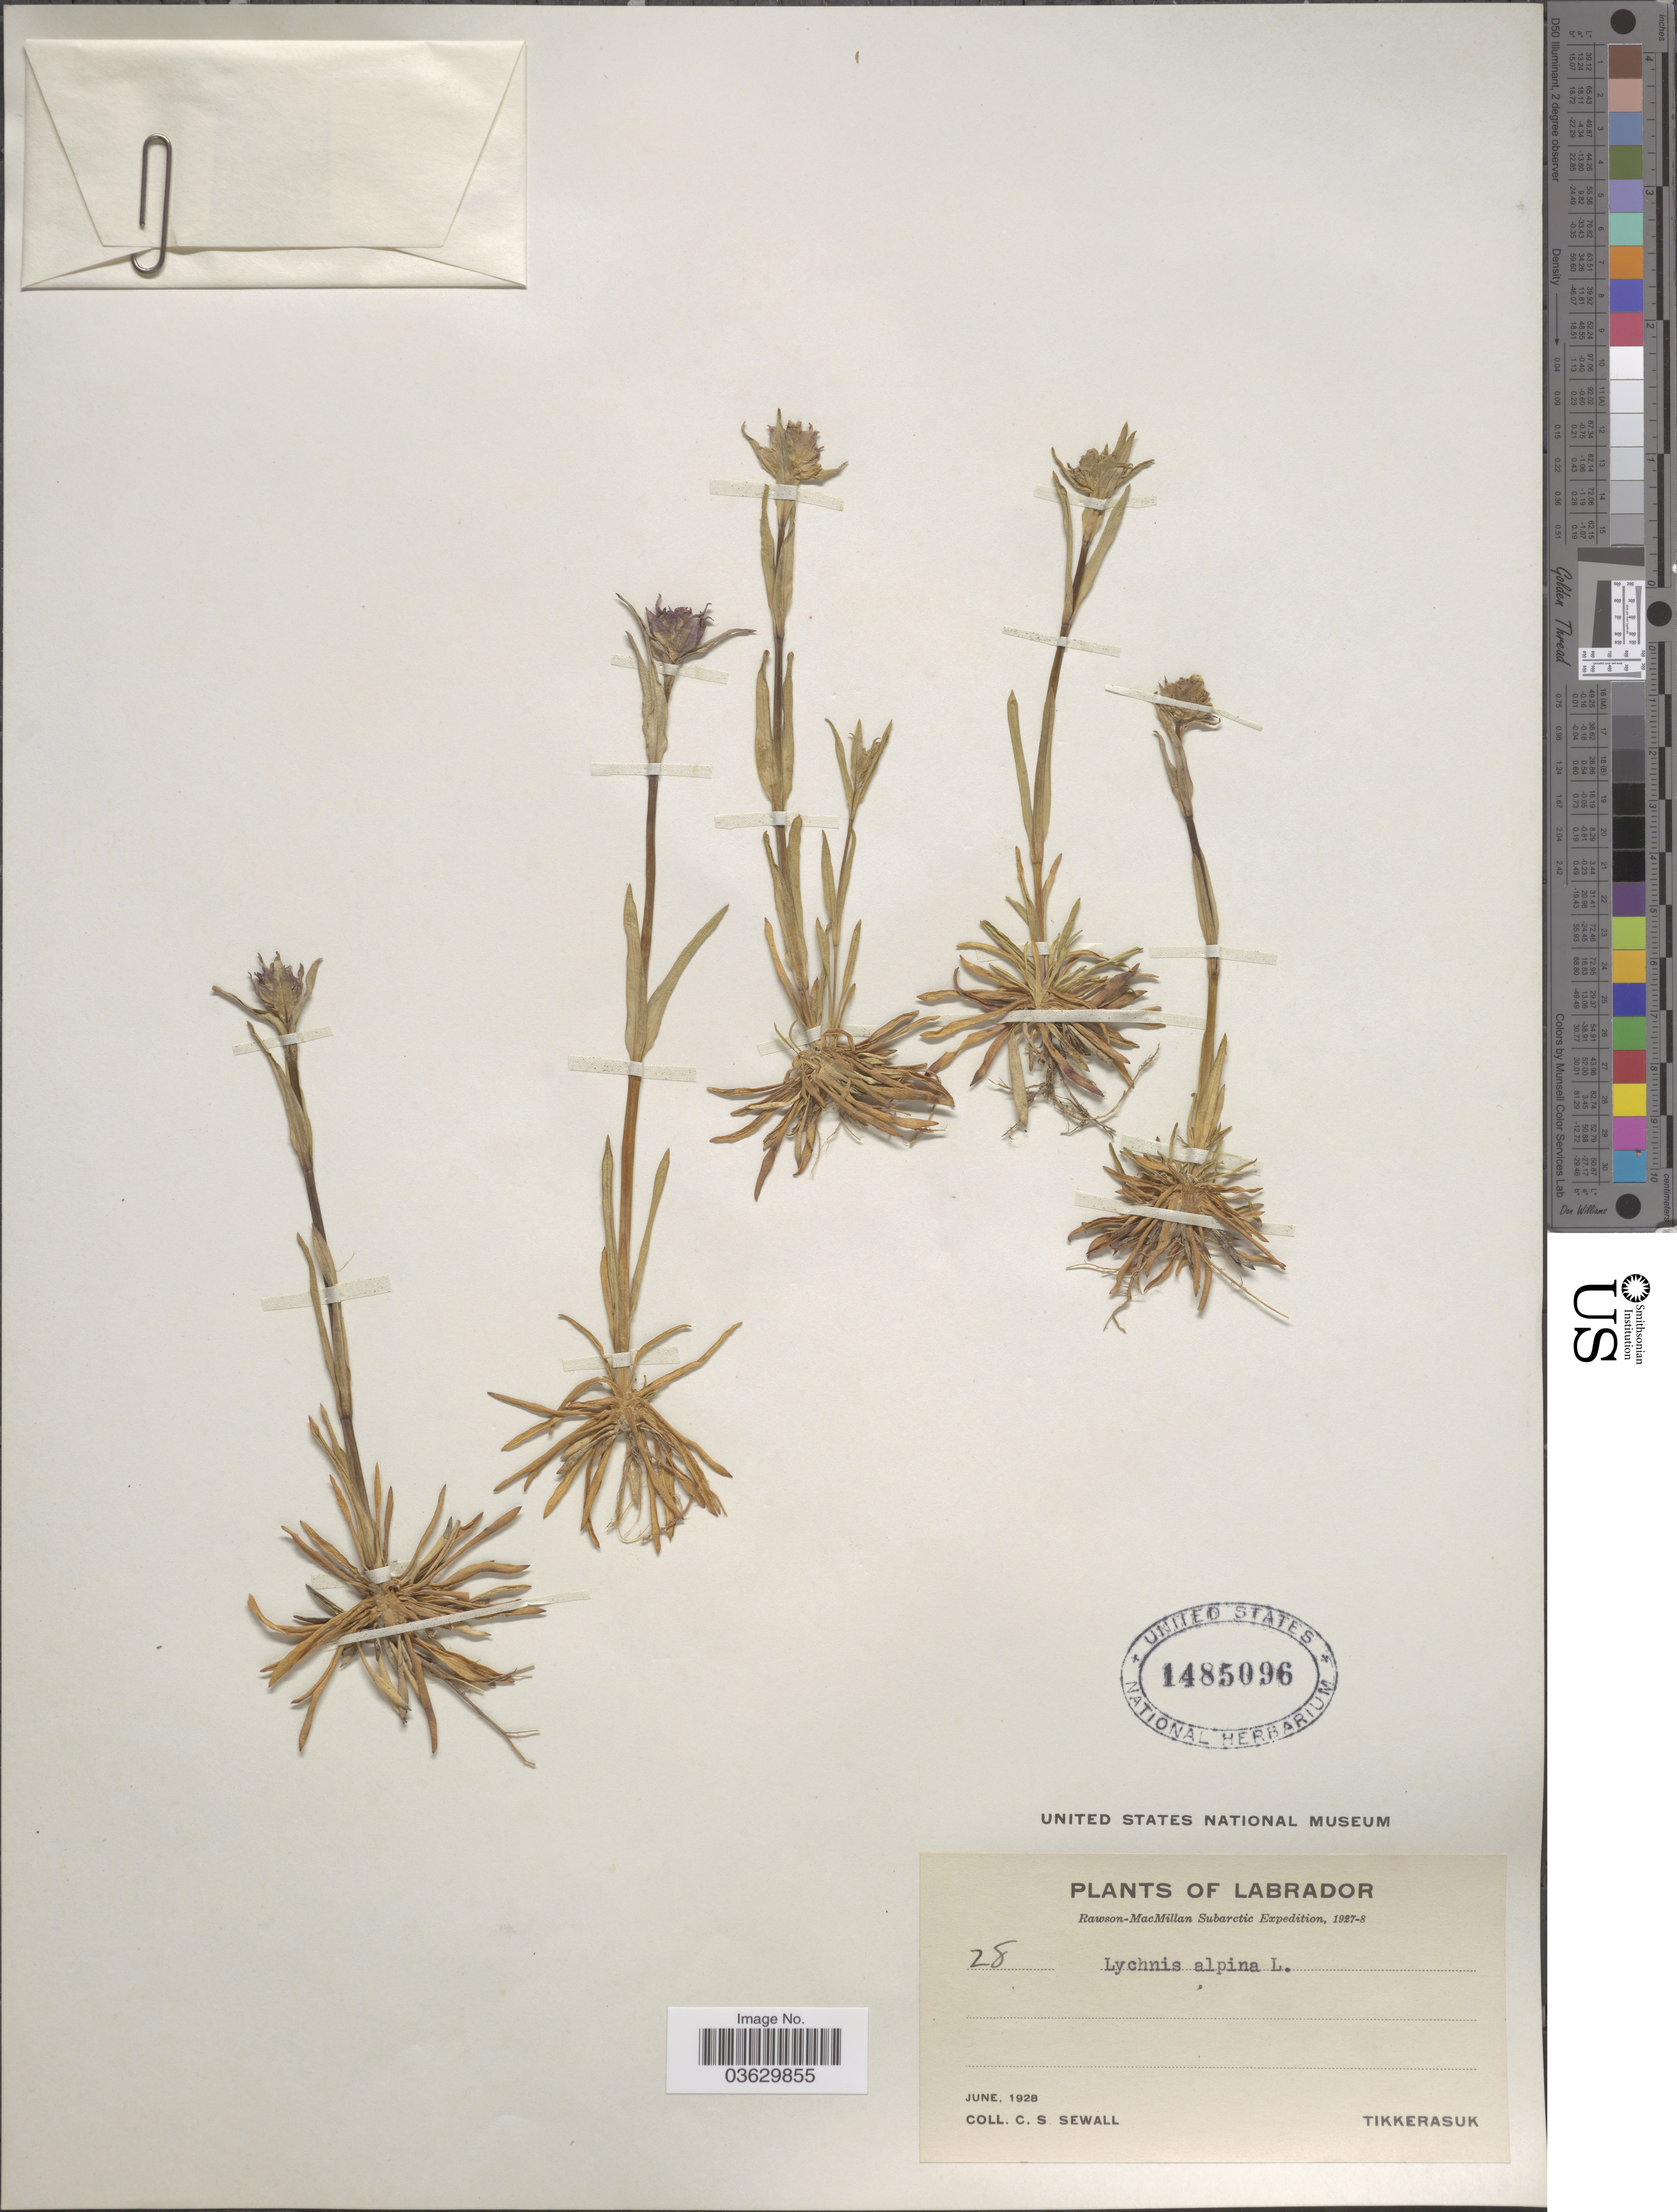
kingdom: Plantae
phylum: Tracheophyta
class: Magnoliopsida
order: Caryophyllales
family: Caryophyllaceae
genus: Viscaria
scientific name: Viscaria alpina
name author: (L.) G. Don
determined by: Strong, Mark T., (BOT), Smithsonian Institution - National Museum of Natural History (UNITED STATES)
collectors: C. Sewall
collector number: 28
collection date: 1928-06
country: Canada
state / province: Newfoundland and Labrador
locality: Labrador. Tikkerasuk.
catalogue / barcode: US 1485096